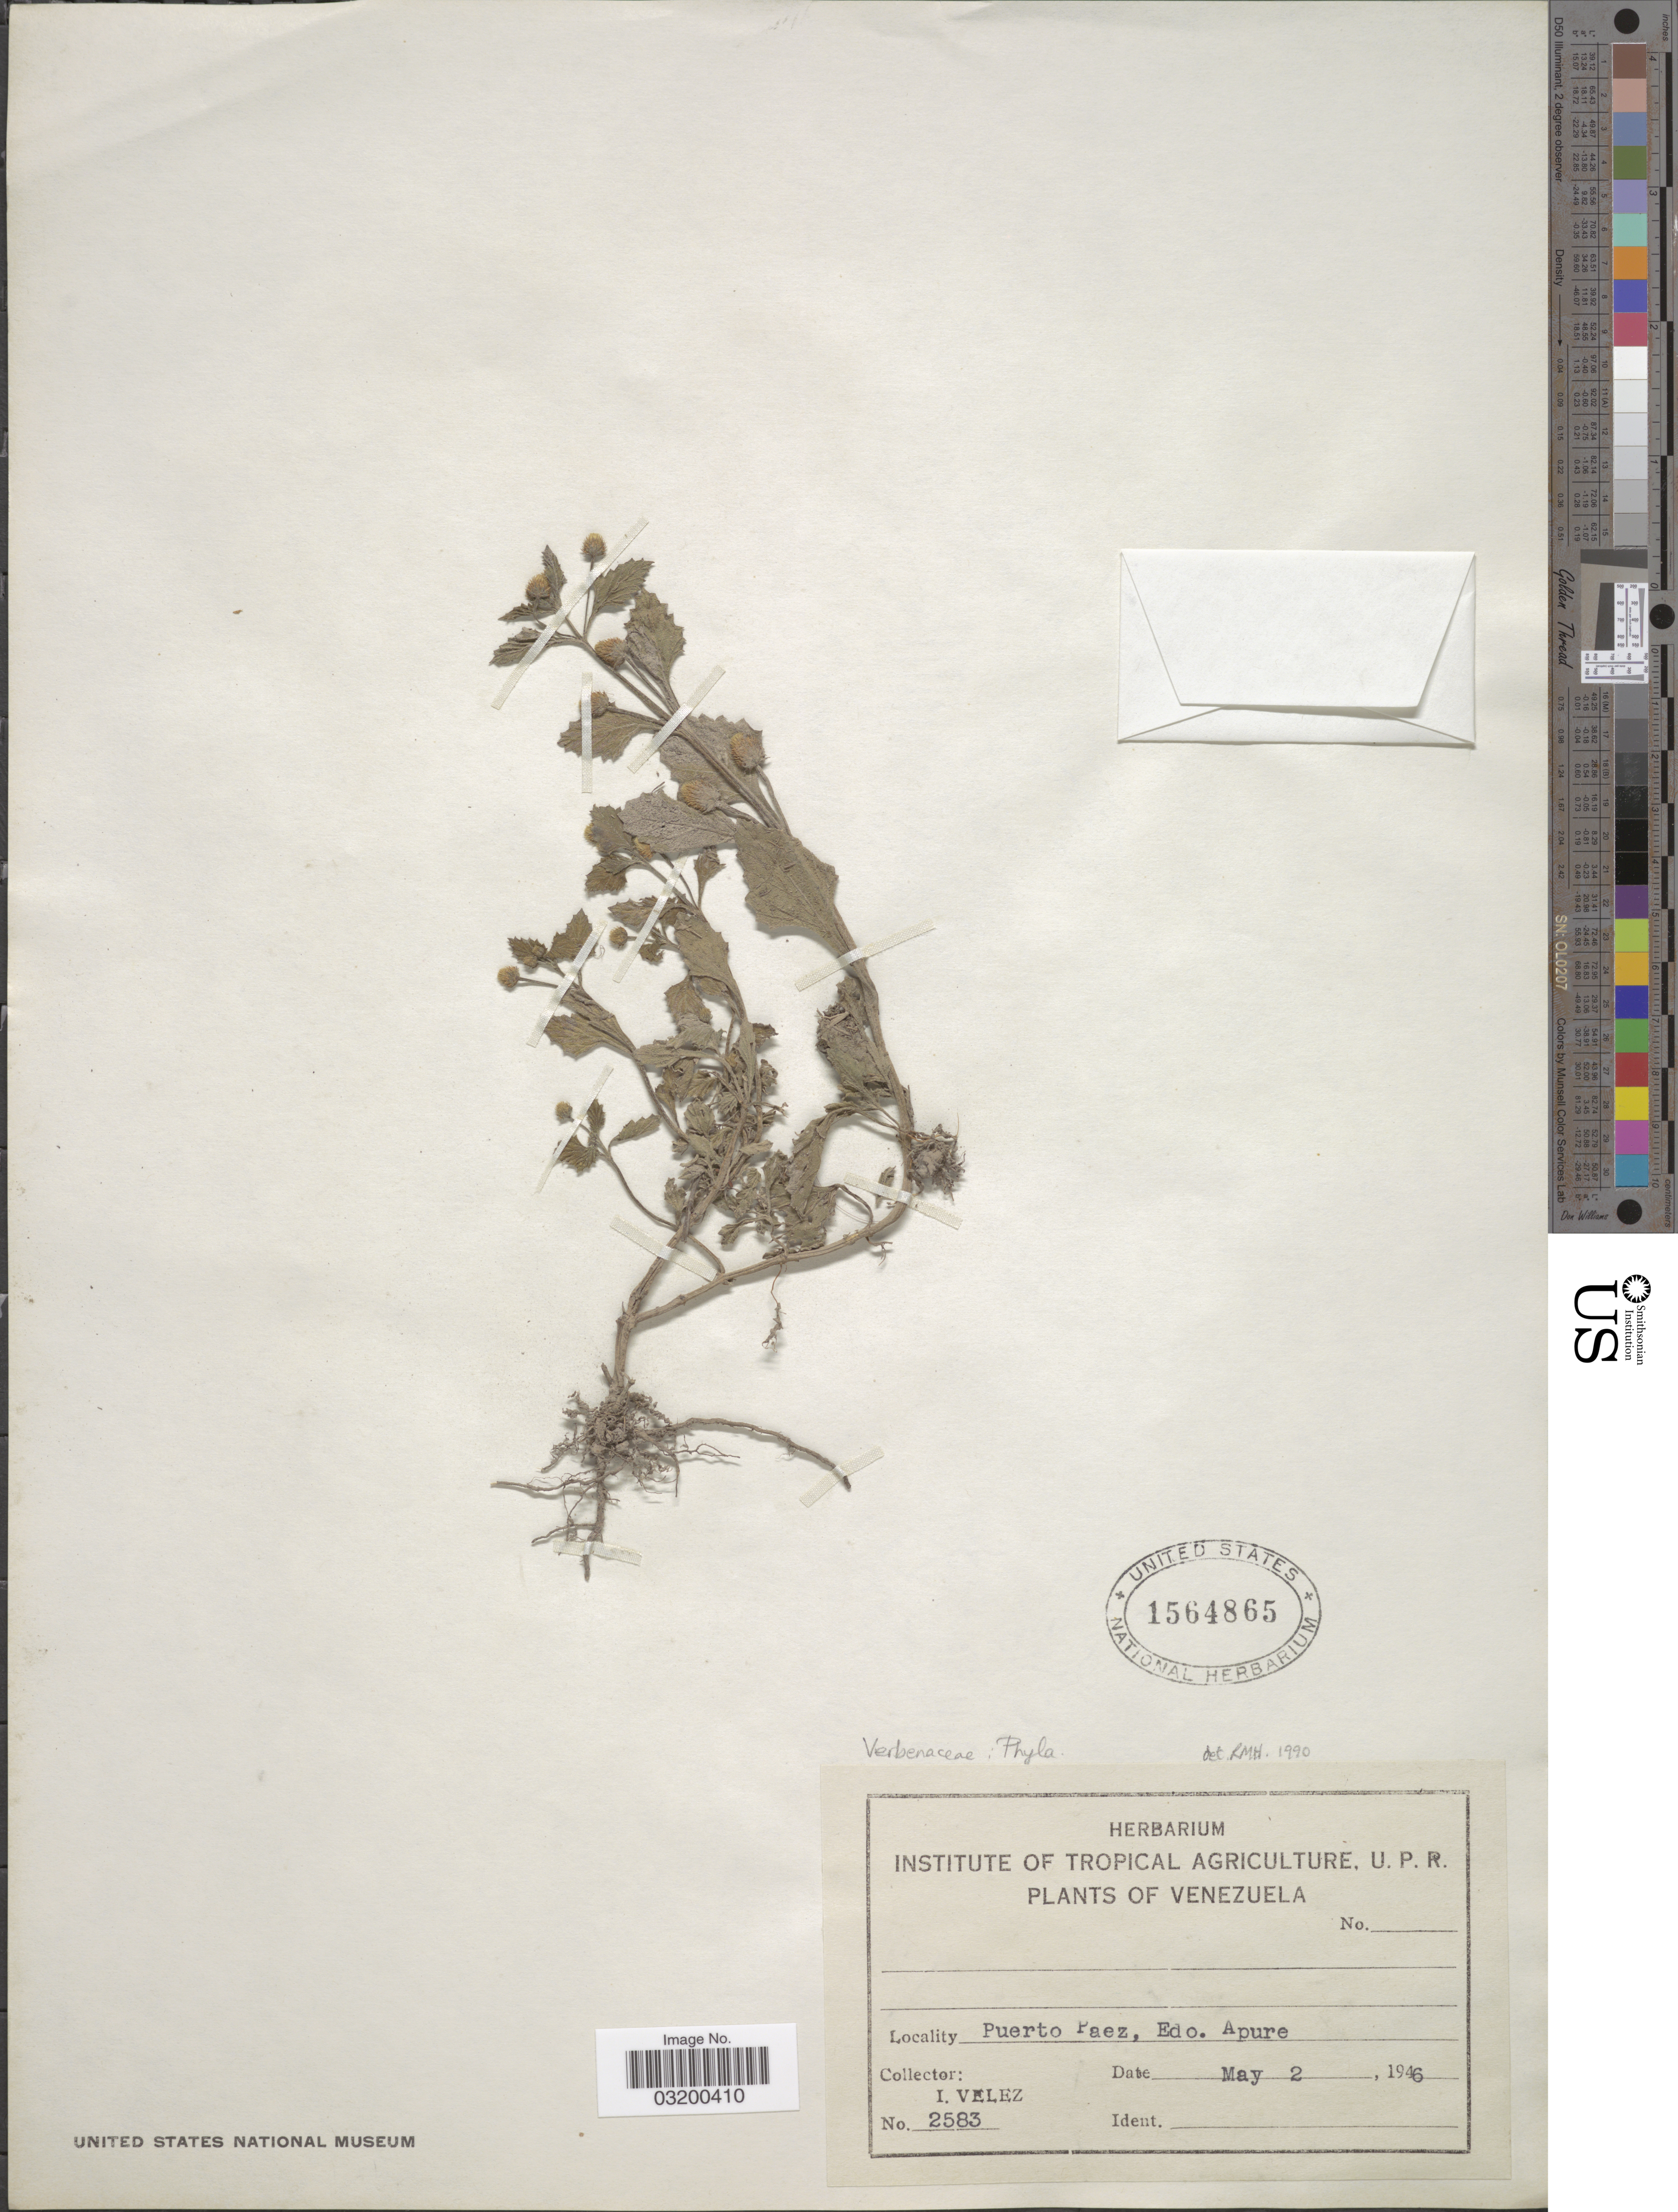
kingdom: Plantae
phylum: Tracheophyta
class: Magnoliopsida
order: Lamiales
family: Verbenaceae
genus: Phyla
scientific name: Phyla sp.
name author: Lour.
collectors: I. Velez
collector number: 2583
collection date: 1946-05-02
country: Venezuela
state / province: Apure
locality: Puerto Paez, Edo. Apure.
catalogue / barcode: US 1564865